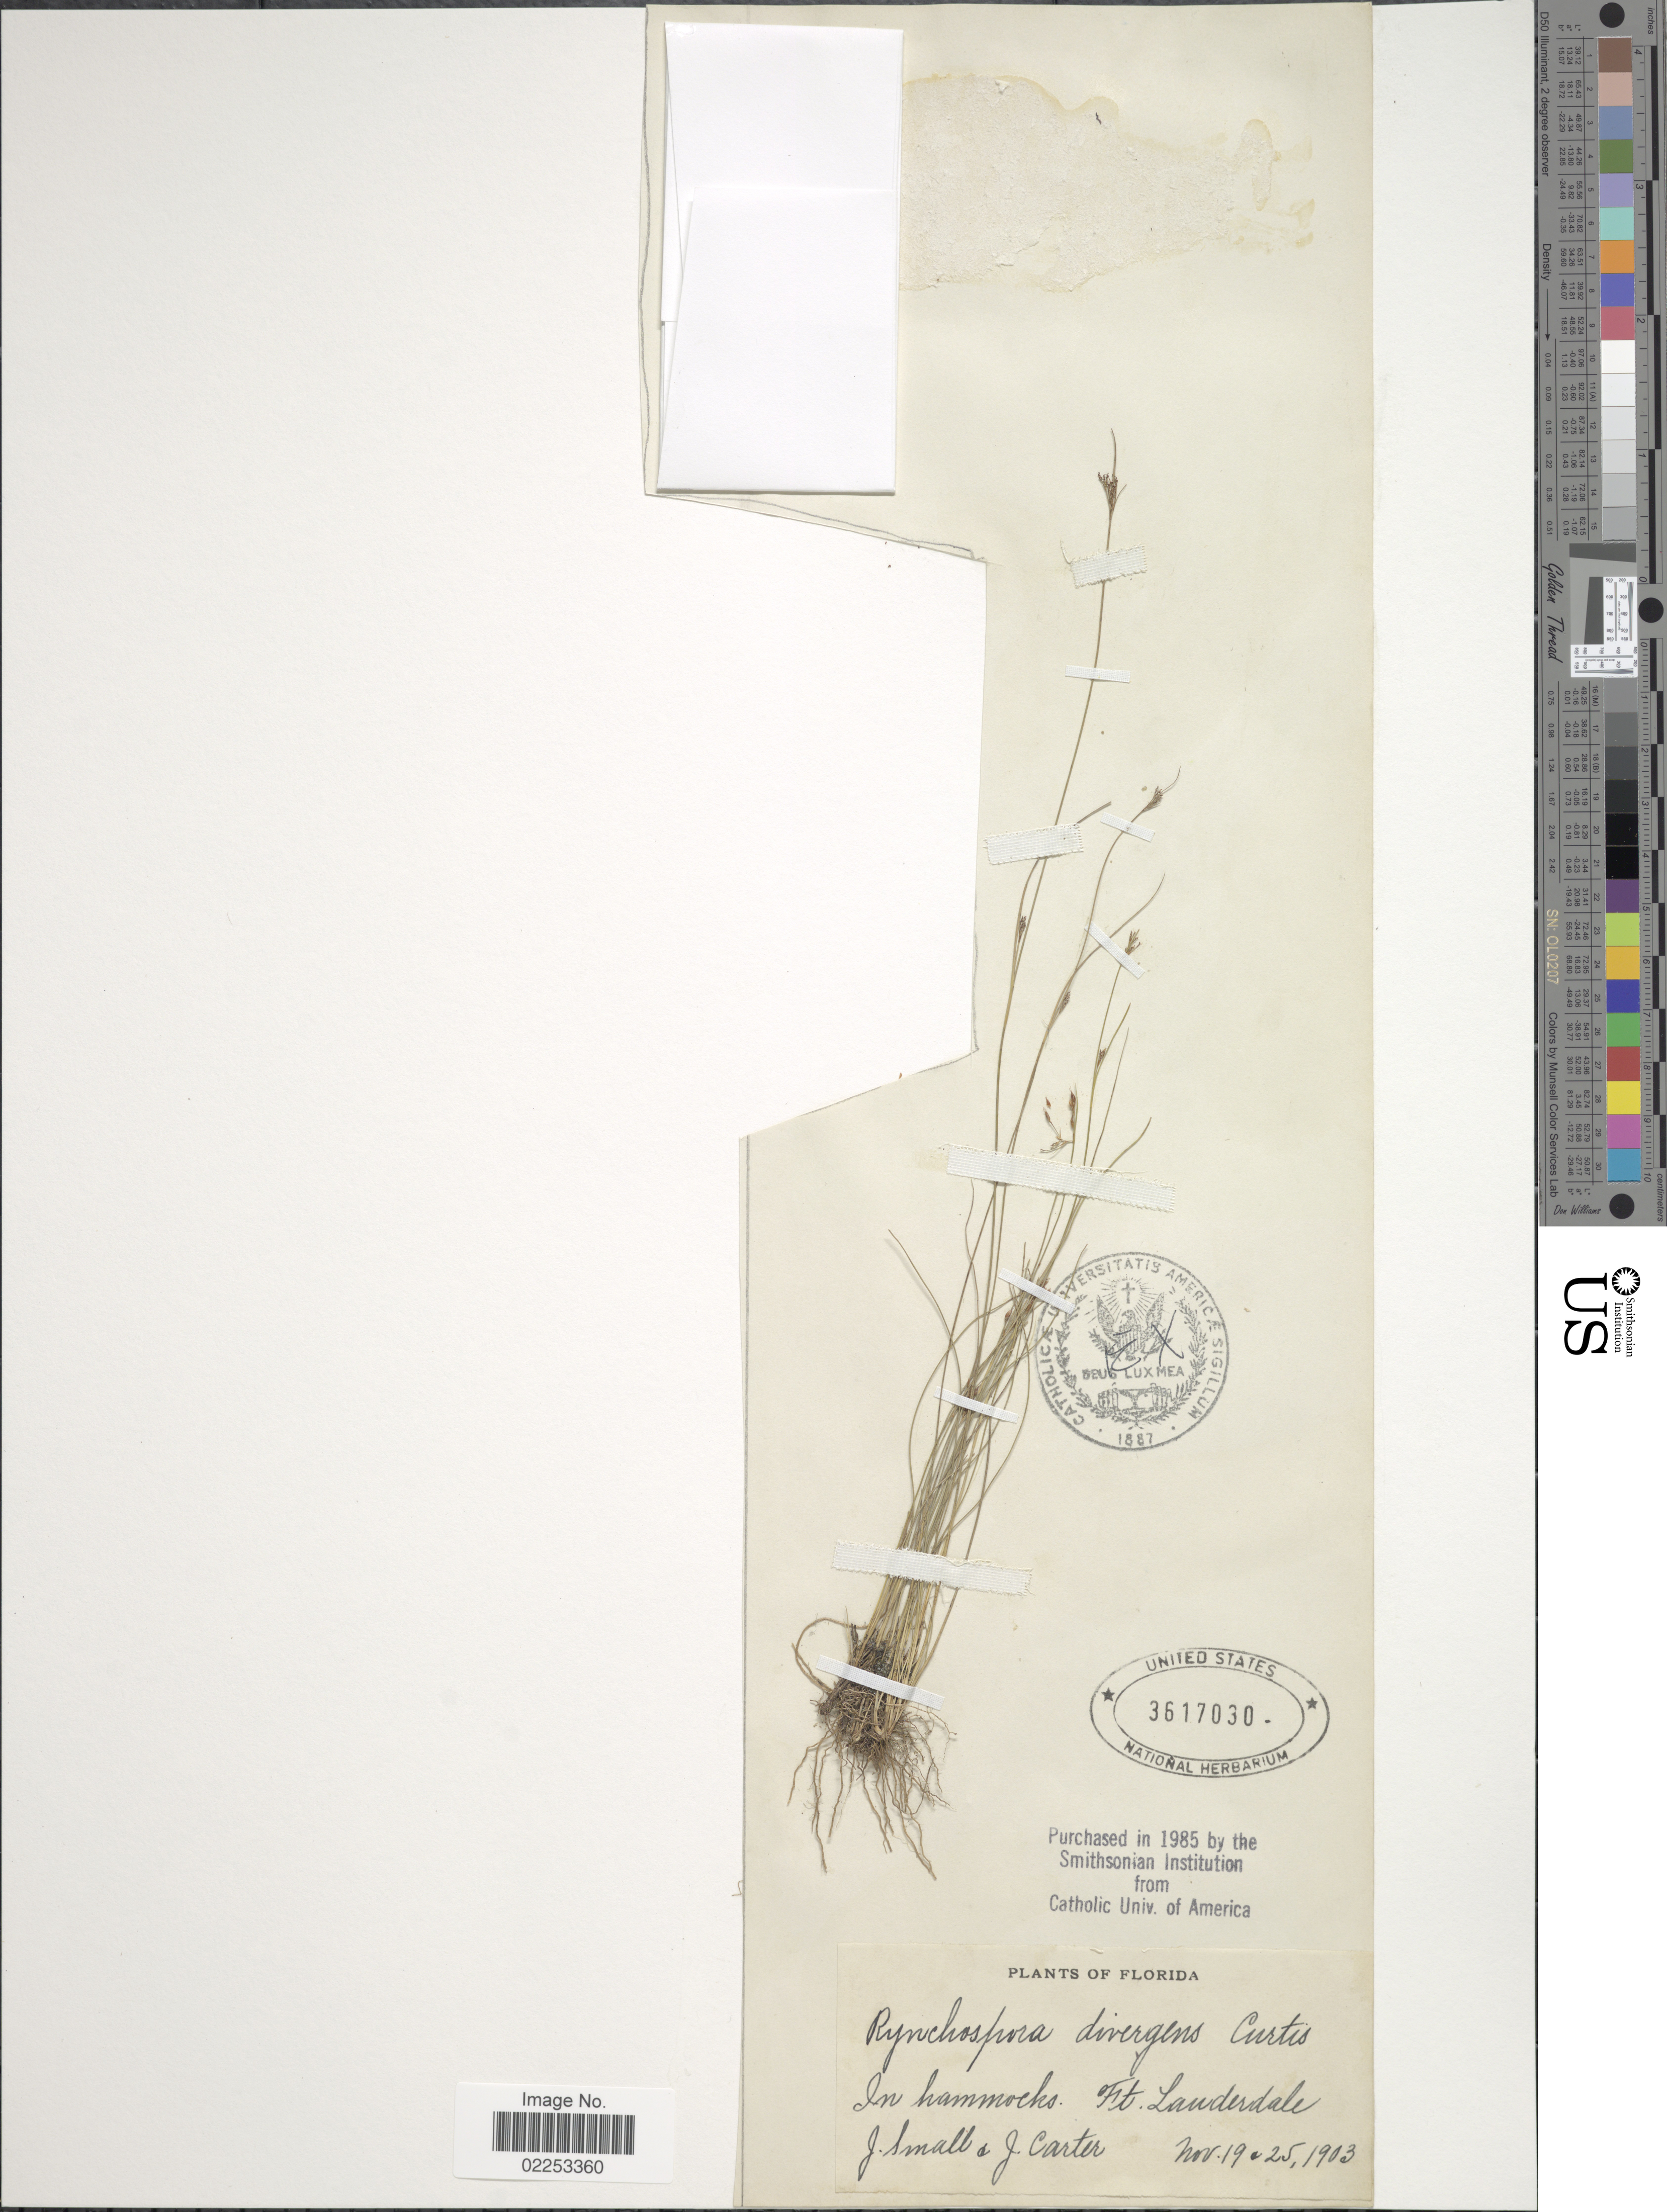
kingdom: Plantae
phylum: Tracheophyta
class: Liliopsida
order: Poales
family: Cyperaceae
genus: Rhynchospora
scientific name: Rhynchospora divergens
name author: Chapm. ex M.A. Curtis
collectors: J. Small & J. Carter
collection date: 1903-11-19/1903-11-25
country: United States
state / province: Florida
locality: In hammocks Ft Lauderdale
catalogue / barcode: US 3617030